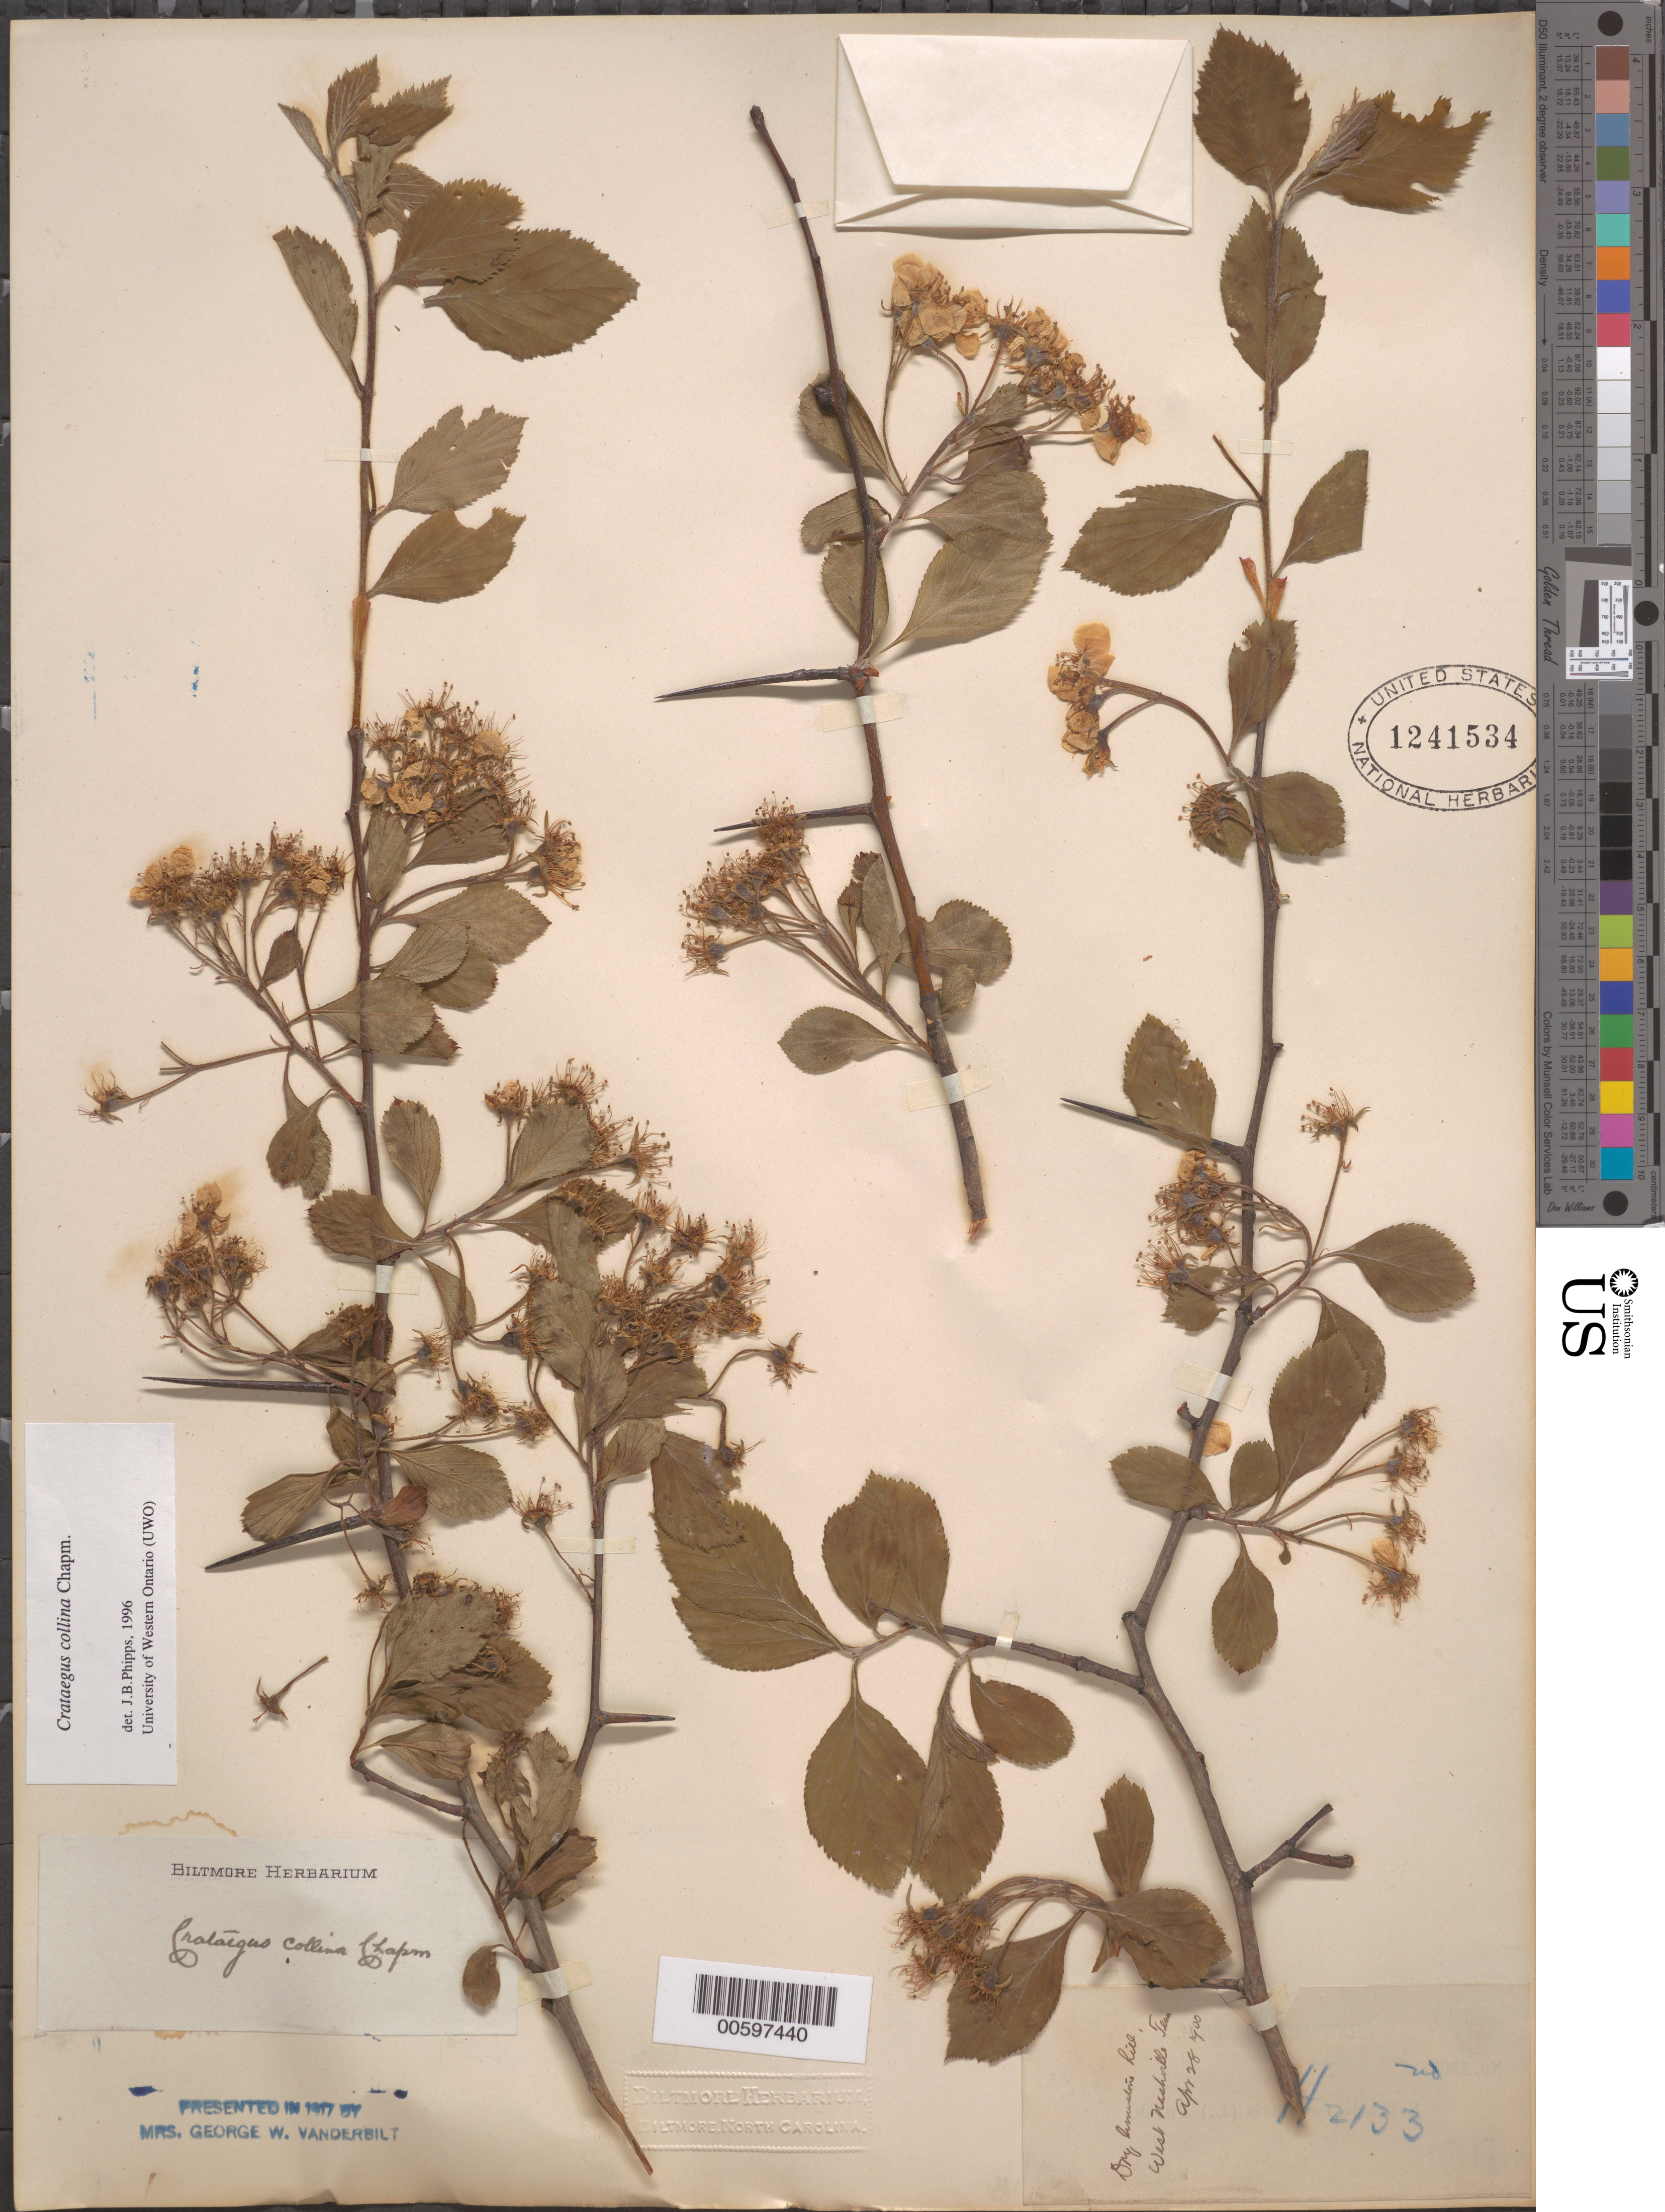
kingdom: Plantae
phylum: Tracheophyta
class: Magnoliopsida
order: Rosales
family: Rosaceae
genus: Crataegus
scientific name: Crataegus collina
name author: Chapm.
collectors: ex herb. Biltmore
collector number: H2133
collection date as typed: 28 Apr 1900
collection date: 1900-04-28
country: United States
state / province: Tennessee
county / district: Davidson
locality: West Nashville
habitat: Dry limestone hill.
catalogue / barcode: US 1241534